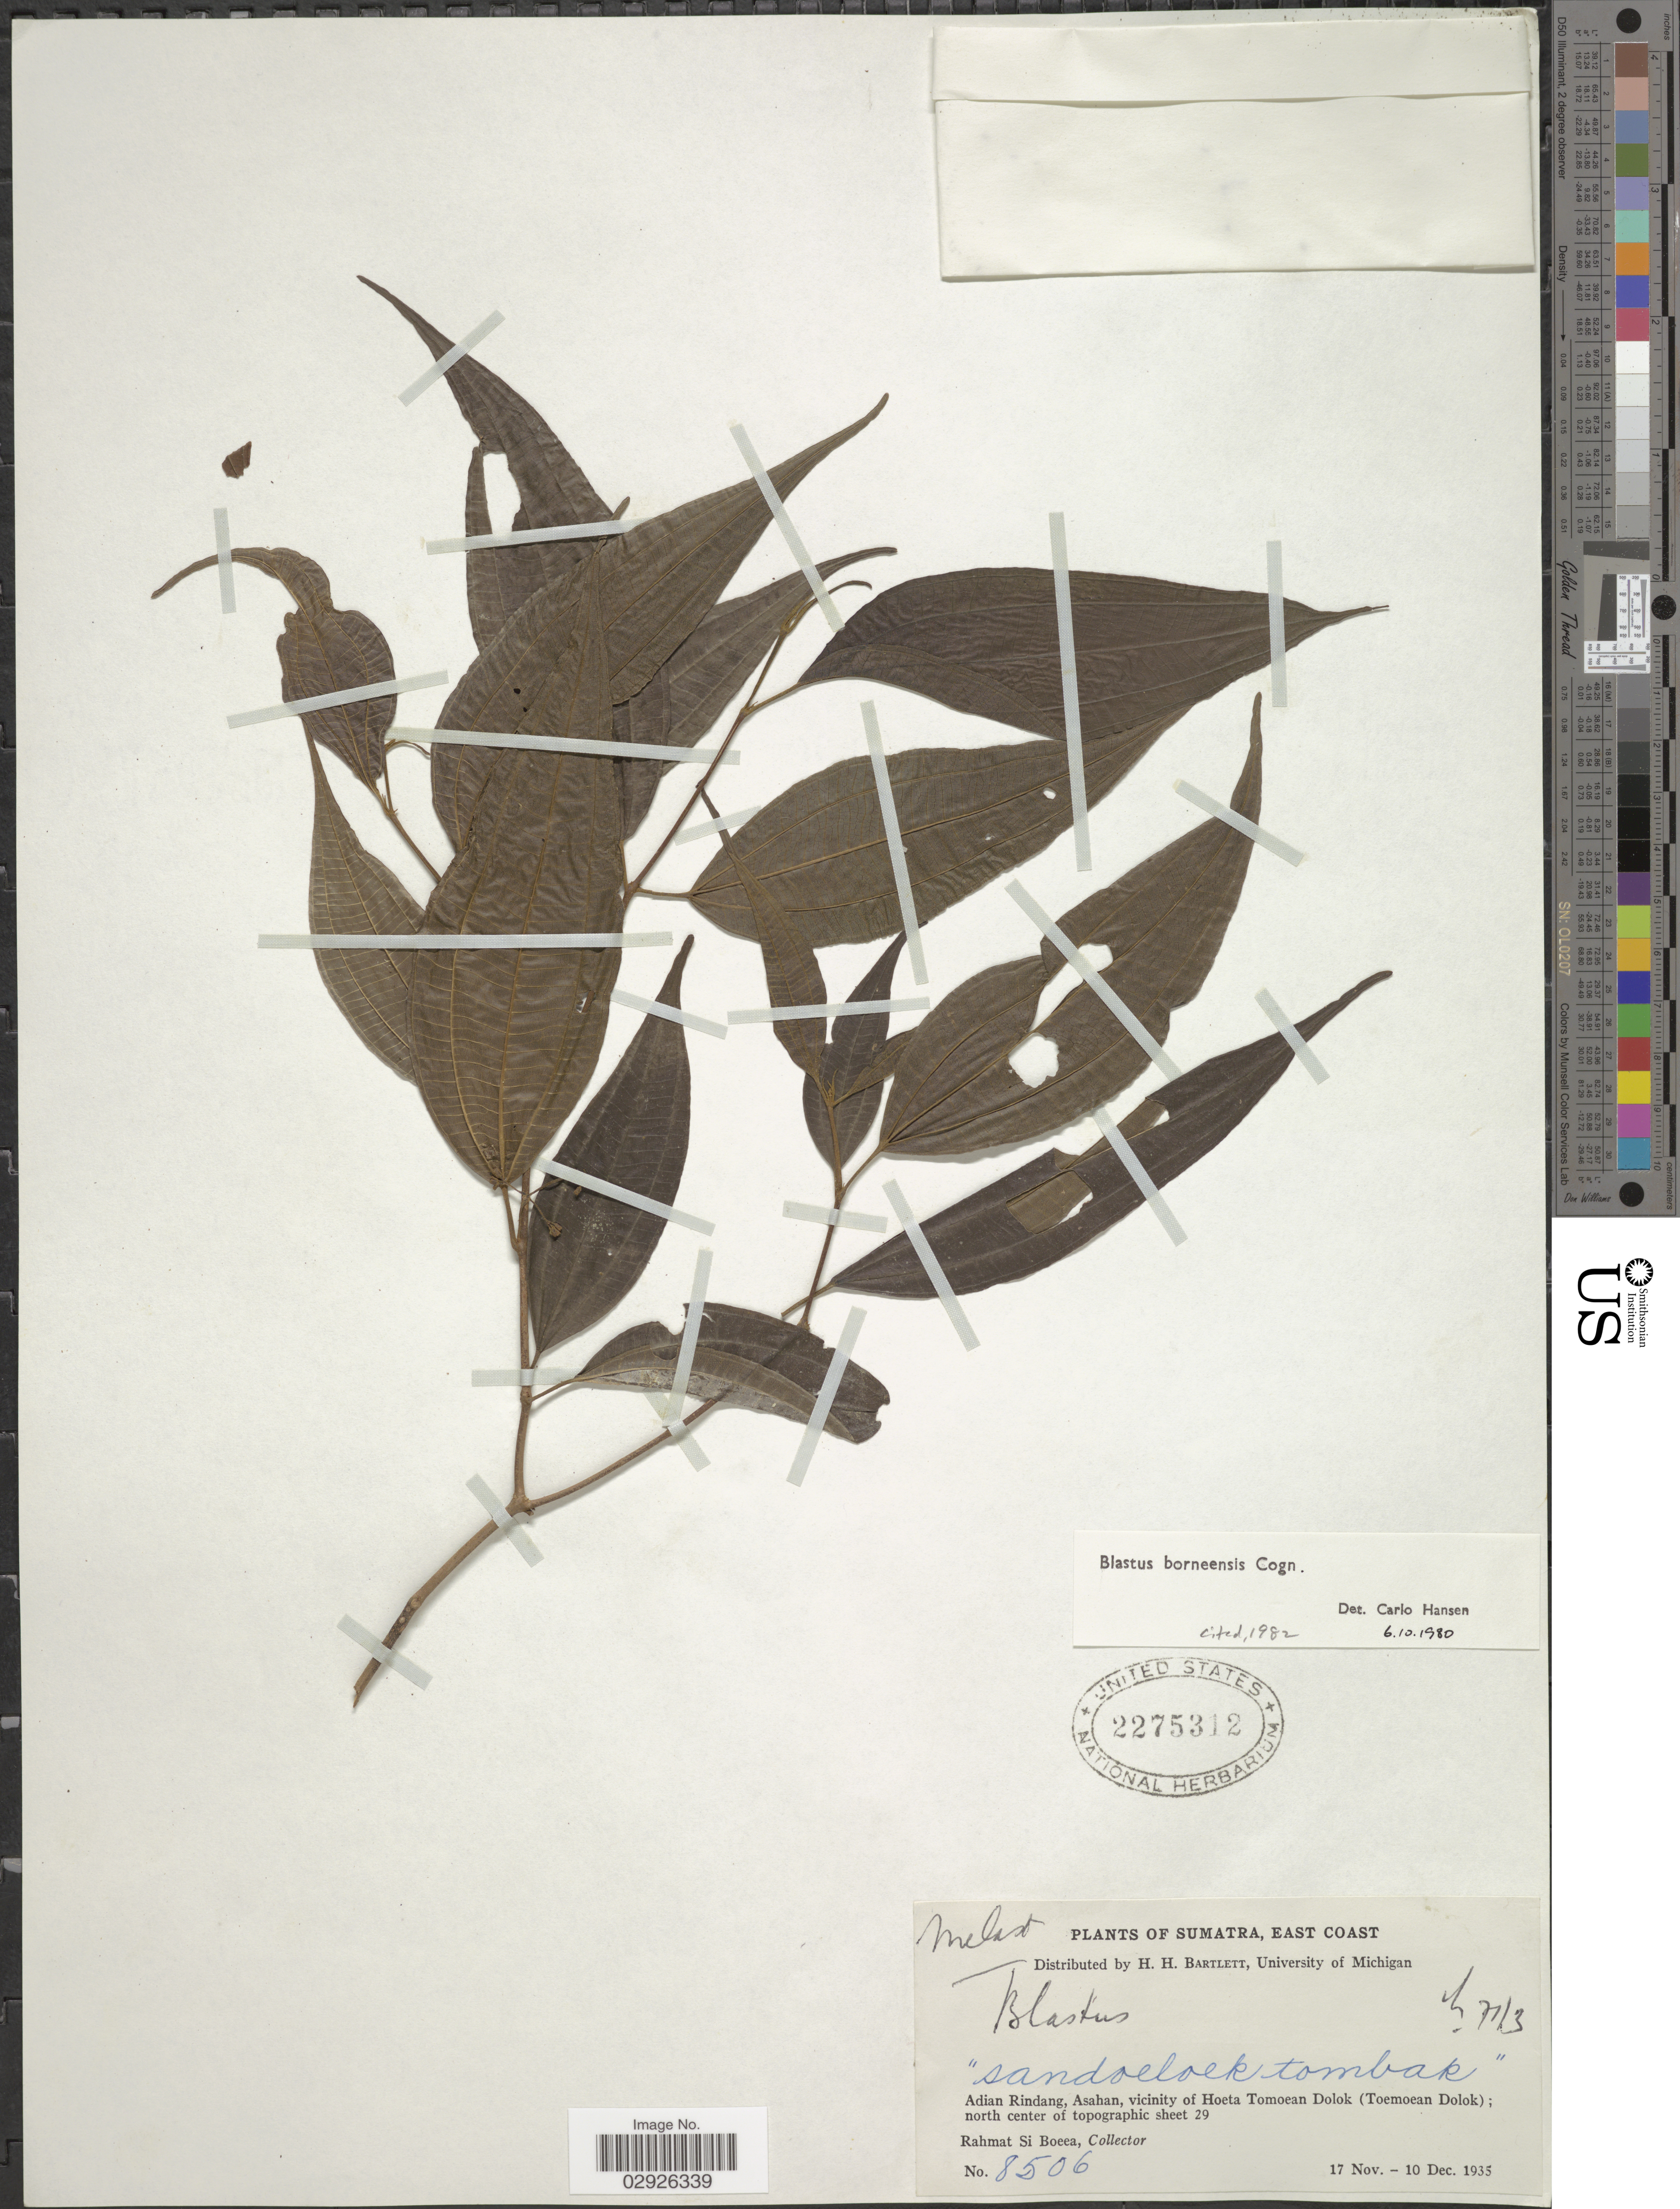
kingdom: Plantae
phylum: Tracheophyta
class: Magnoliopsida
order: Myrtales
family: Melastomataceae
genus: Blastus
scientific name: Blastus borneensis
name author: Cogn. ex Boerl.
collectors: Rahmat Si Boeea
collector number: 8506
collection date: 1935-11-17/1935-12-10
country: Indonesia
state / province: Sumatra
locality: East Coast, Adian Rindang, Asahan, vicinity of Hoeta Tomoean Dolok (Toemoean Dolok); north center of topographic sheet 29.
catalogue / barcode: US 2275312